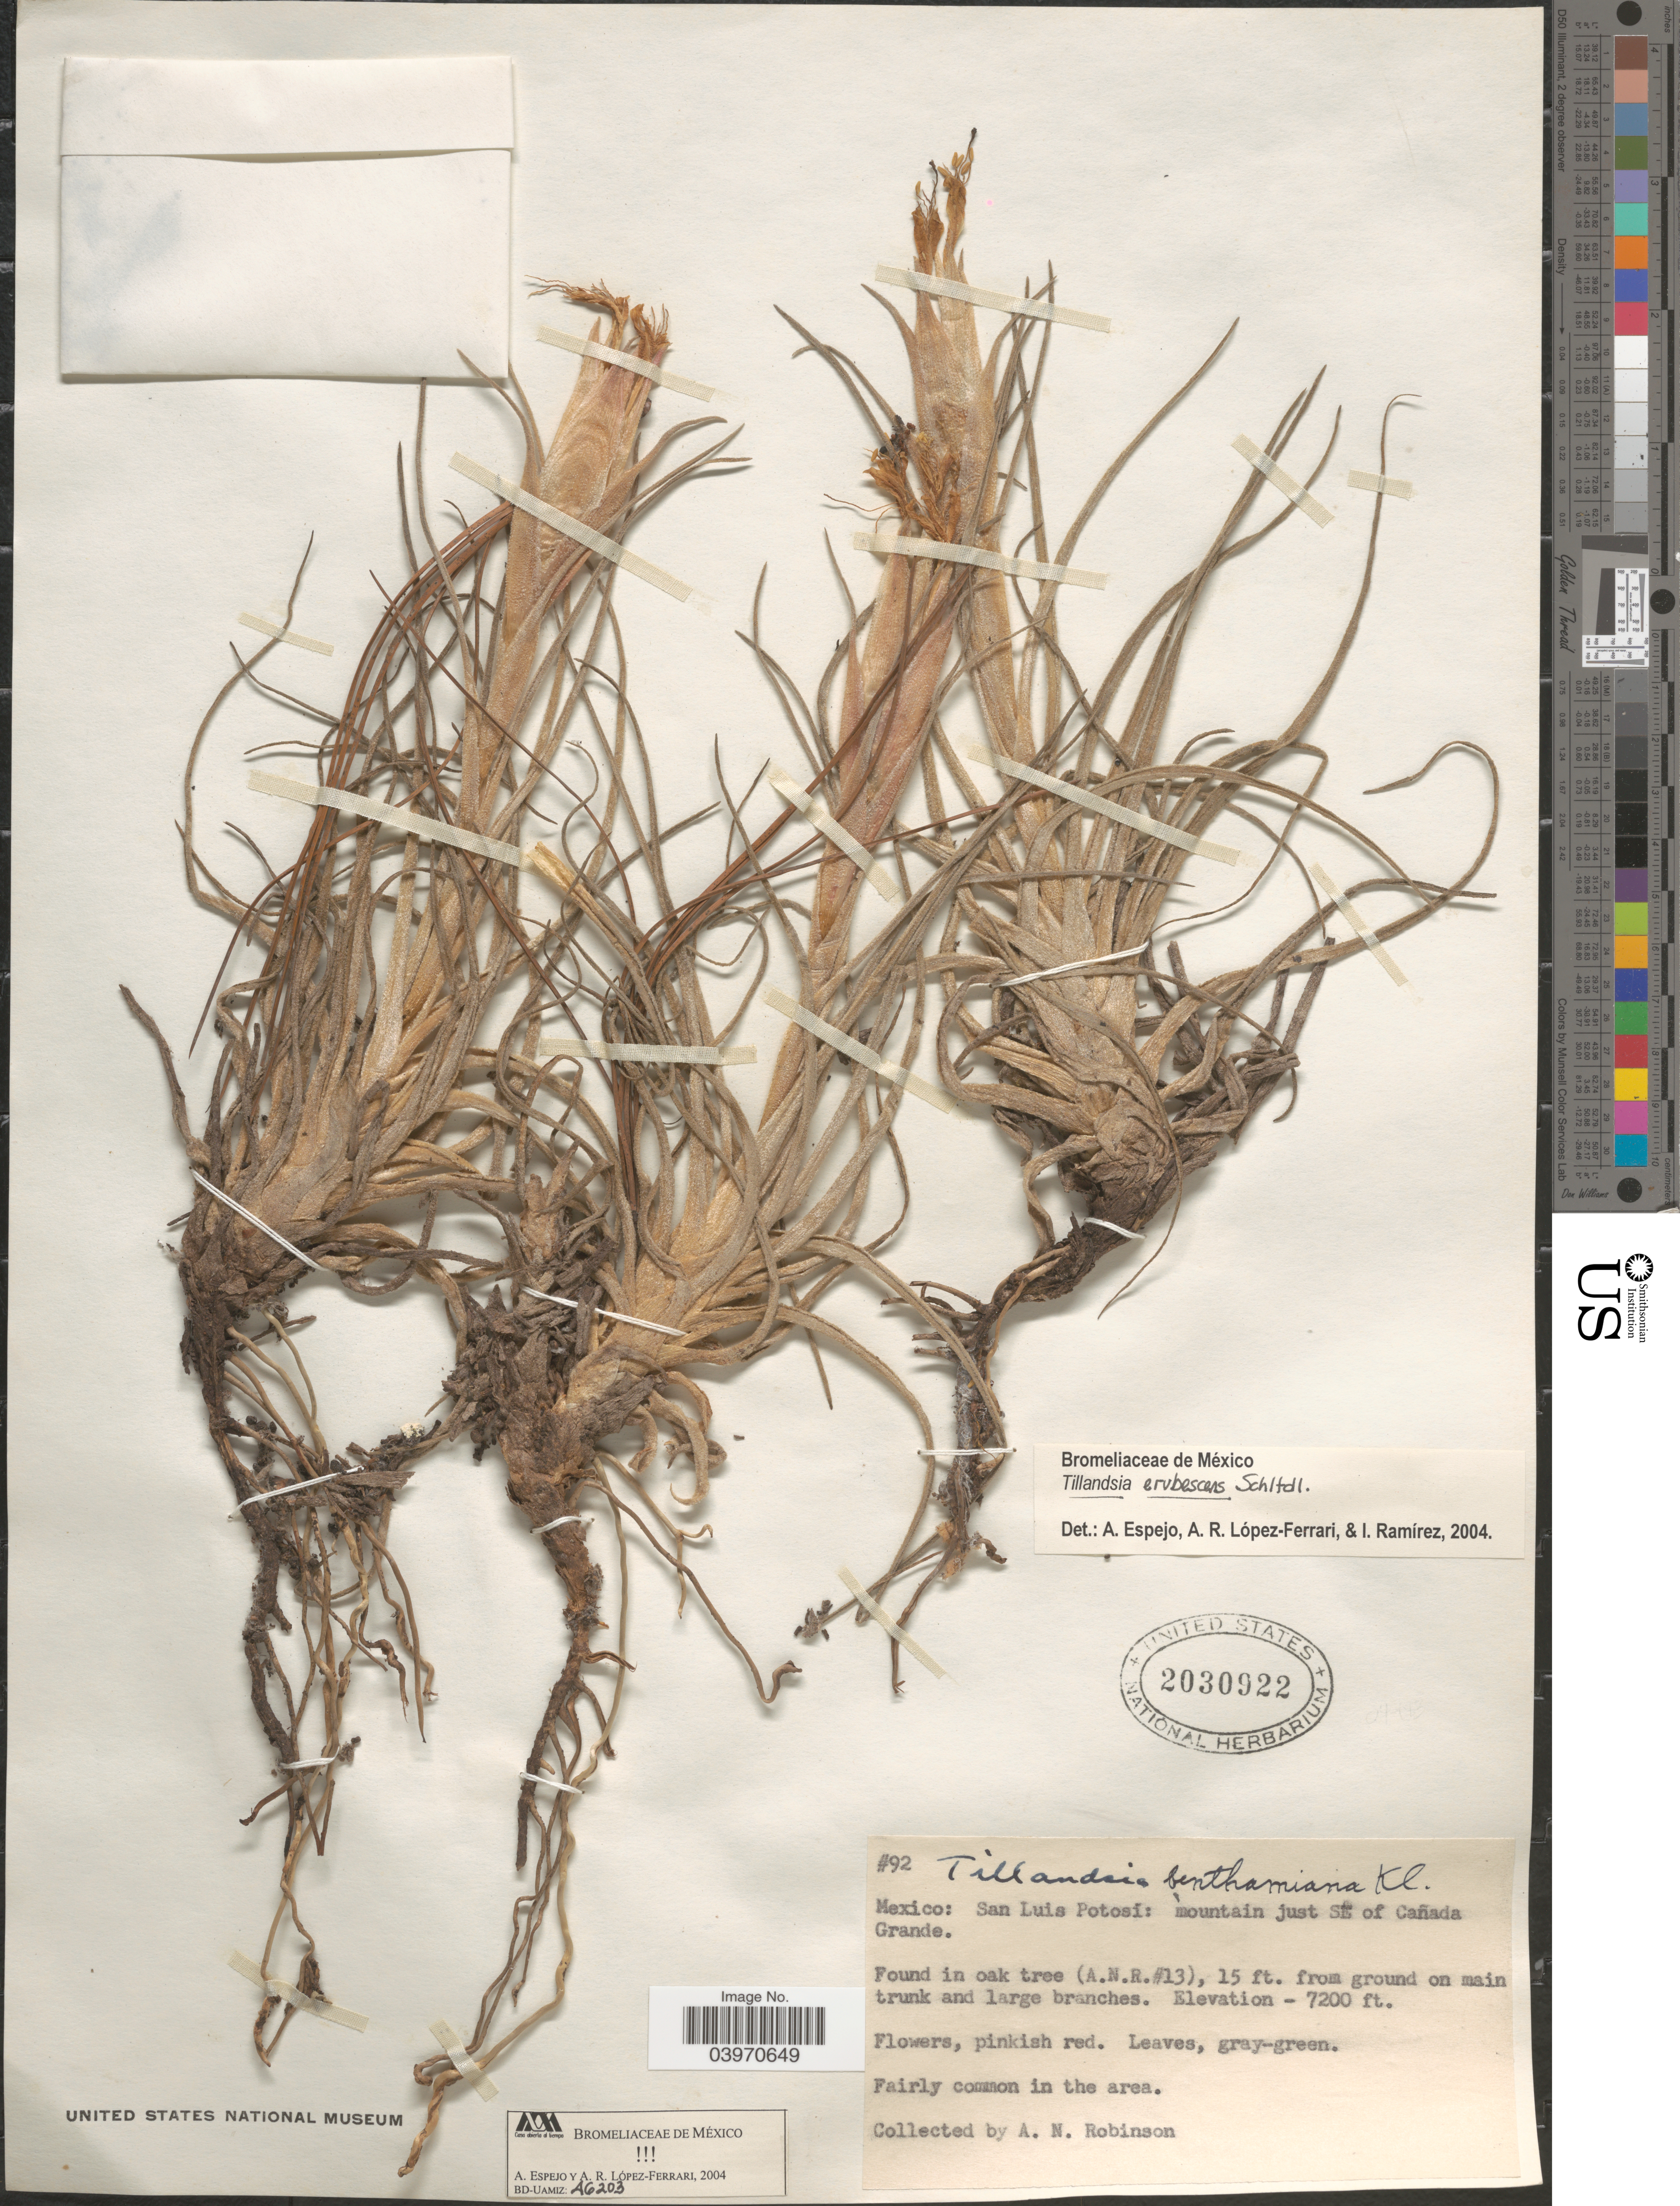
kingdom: Plantae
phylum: Tracheophyta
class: Liliopsida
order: Poales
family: Bromeliaceae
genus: Tillandsia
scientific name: Tillandsia erubescens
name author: Schltdl.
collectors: A. N. Robinson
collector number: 92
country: Mexico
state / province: San Luis Potosí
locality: Mountain just SE of Cañada Grande.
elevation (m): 2195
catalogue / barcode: US 2030922